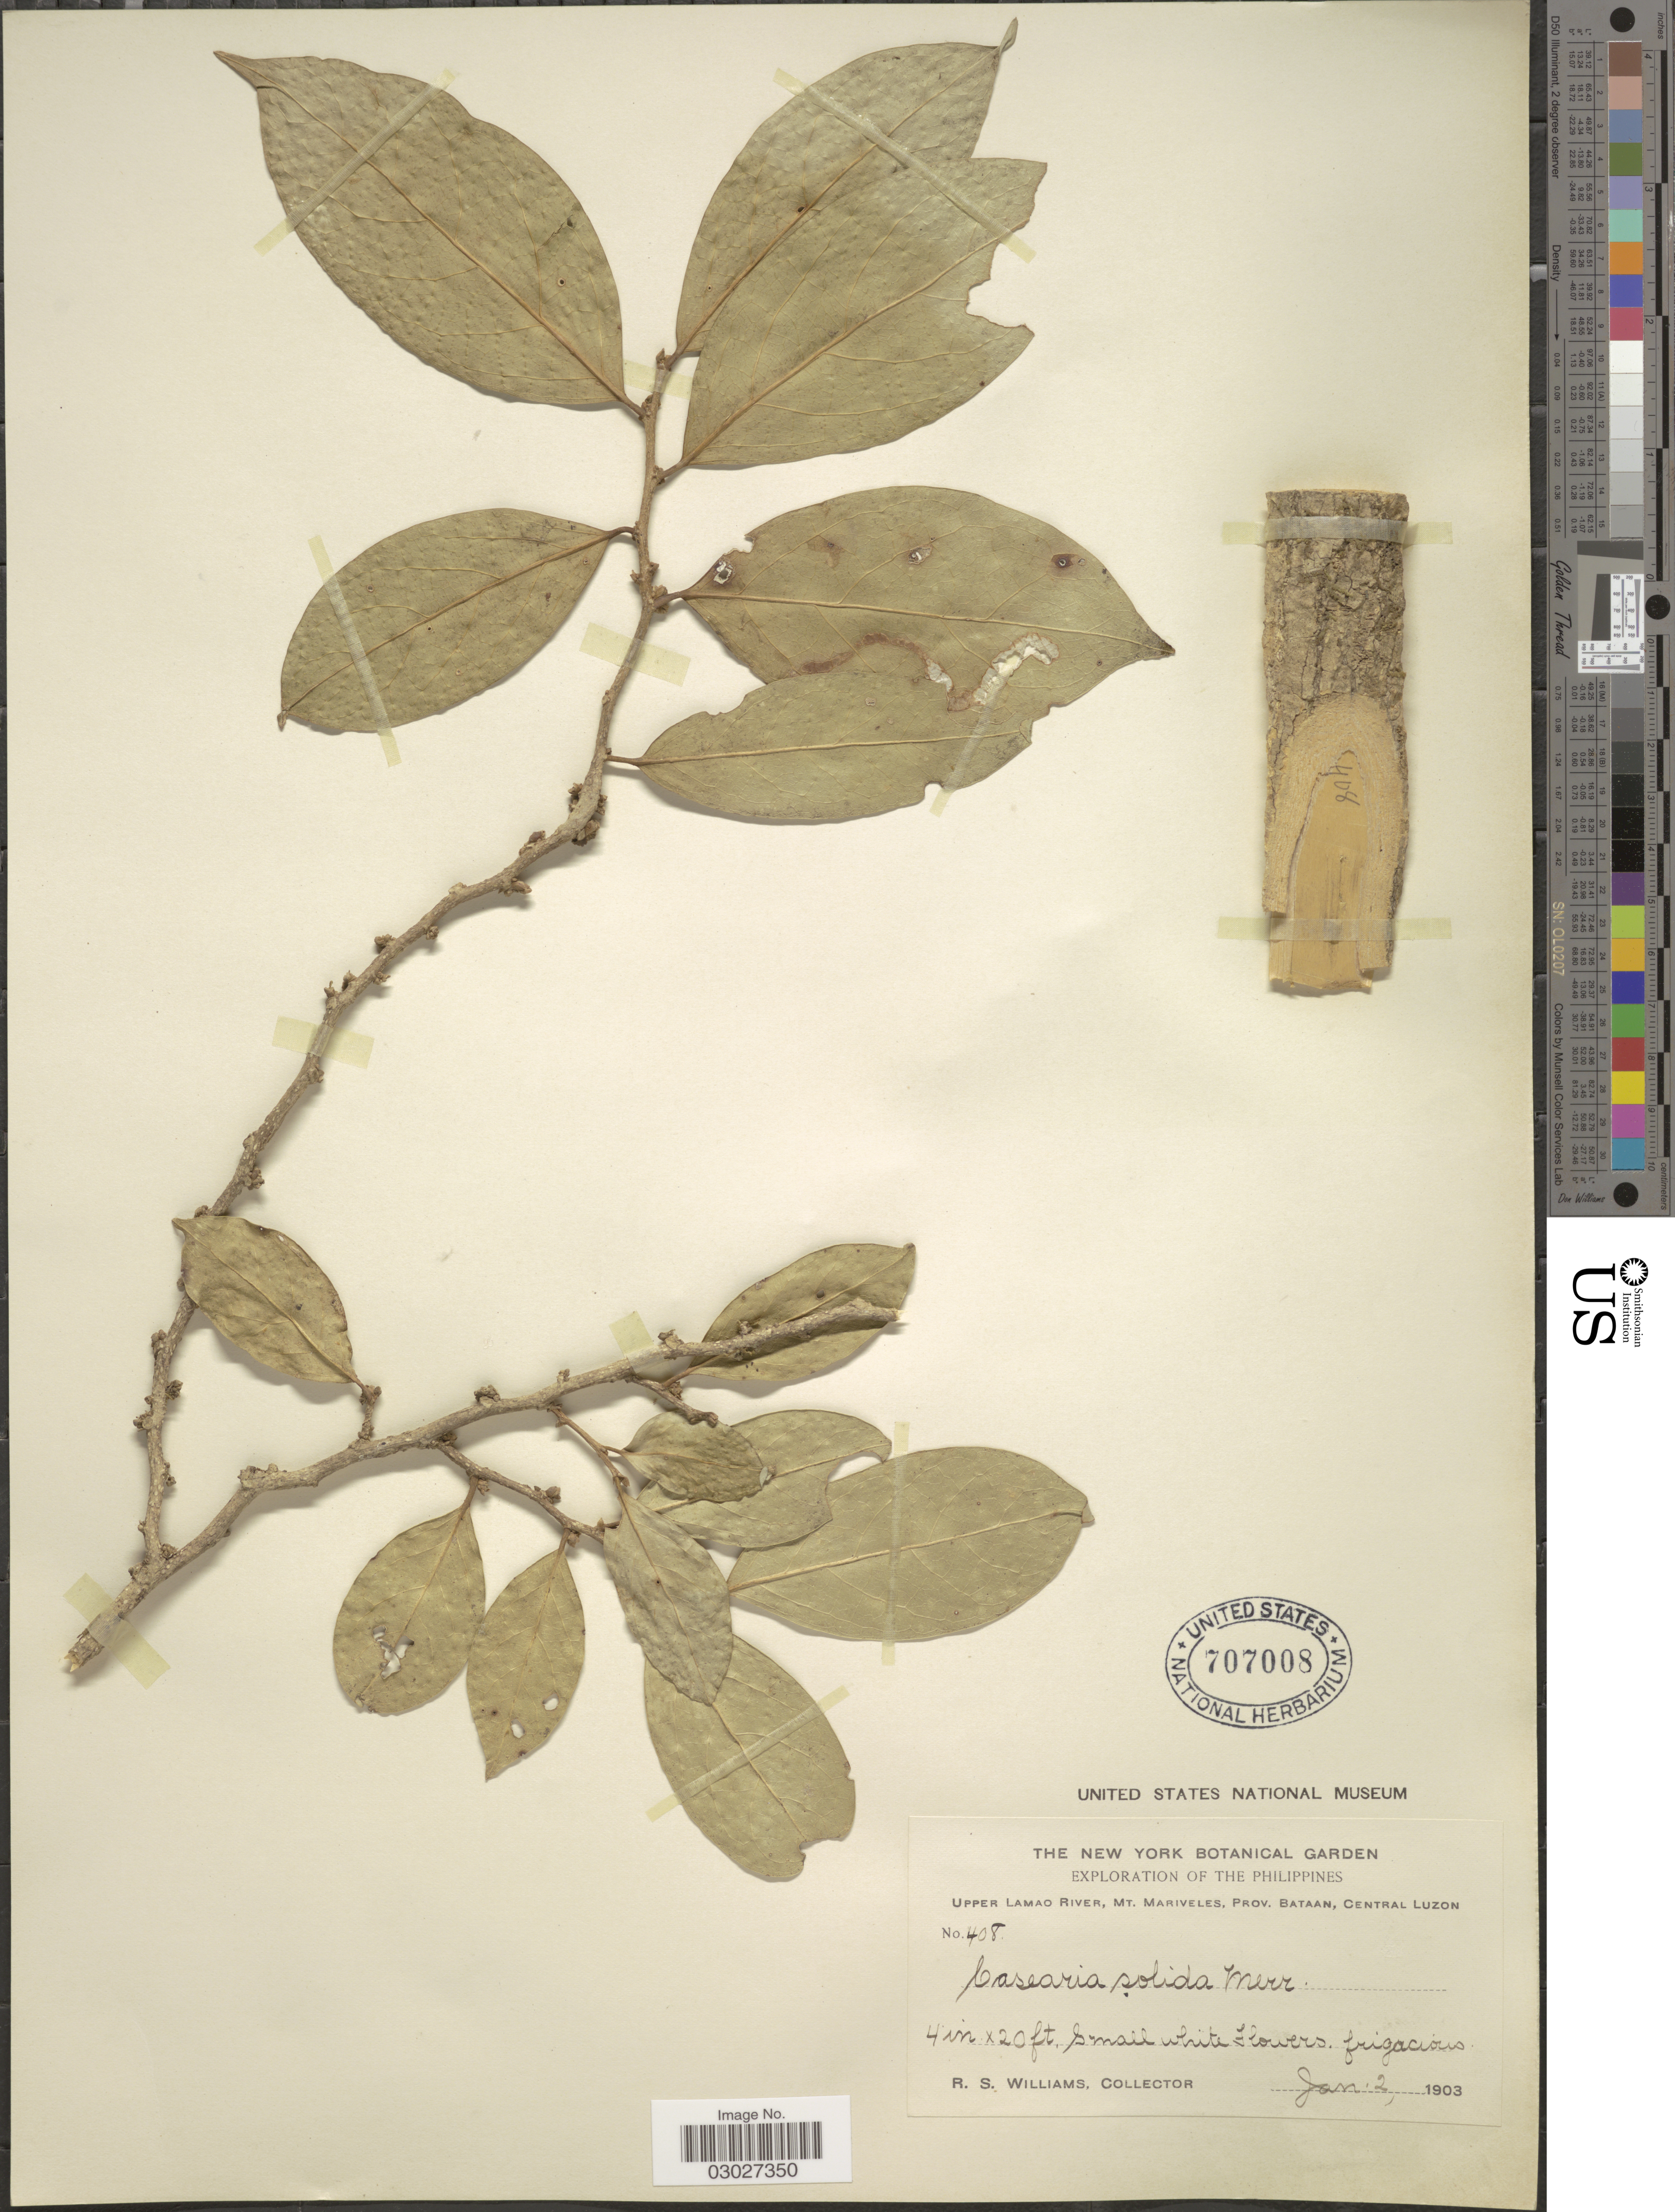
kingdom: Plantae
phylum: Tracheophyta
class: Magnoliopsida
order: Malpighiales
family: Salicaceae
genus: Casearia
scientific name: Casearia trivalvis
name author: (Blanco) Merr.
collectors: R. S. Williams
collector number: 408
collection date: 1903-01-02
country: Philippines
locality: Upper Lamao River, Mt. Mariveles, Prov. Bataan, Central Luzon.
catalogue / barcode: US 707008